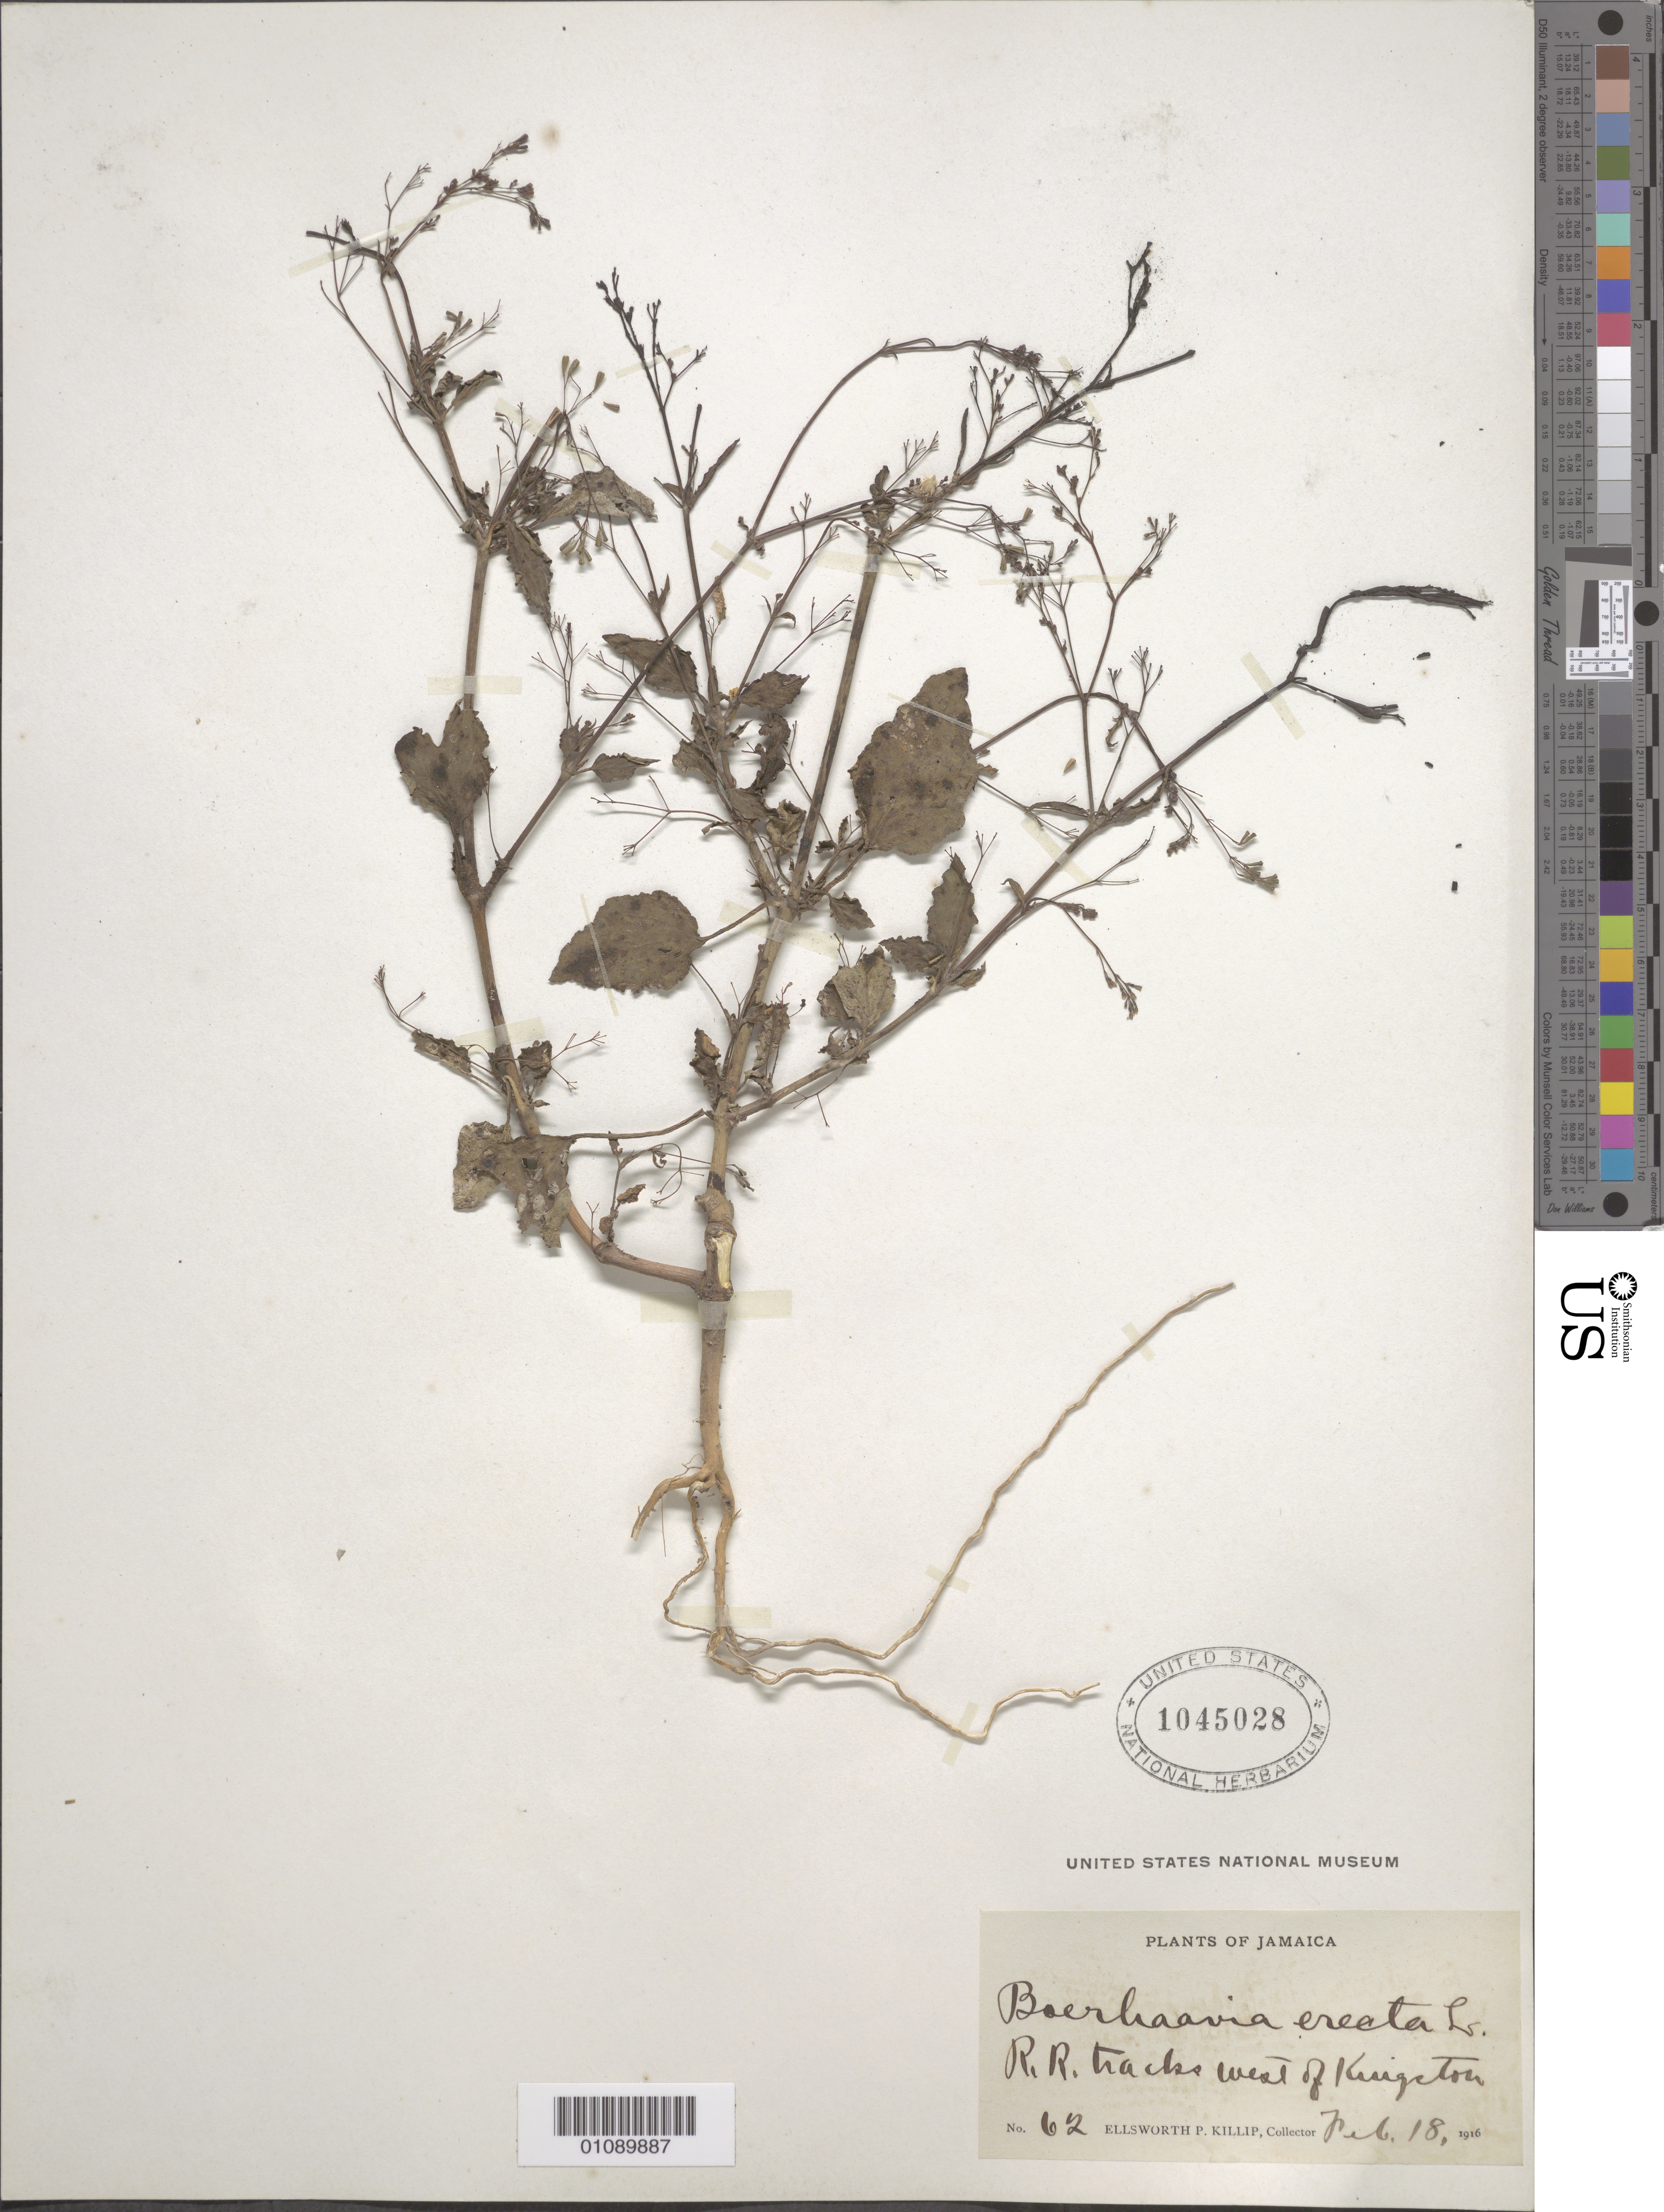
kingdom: Plantae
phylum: Tracheophyta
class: Magnoliopsida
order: Caryophyllales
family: Nyctaginaceae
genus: Boerhavia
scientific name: Boerhavia erecta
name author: L.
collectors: E. P. Killip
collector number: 62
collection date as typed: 18 Feb 1916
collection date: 1916-02-18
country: Jamaica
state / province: Kingston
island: Jamaica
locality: W of Kingston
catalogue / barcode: US 1045028